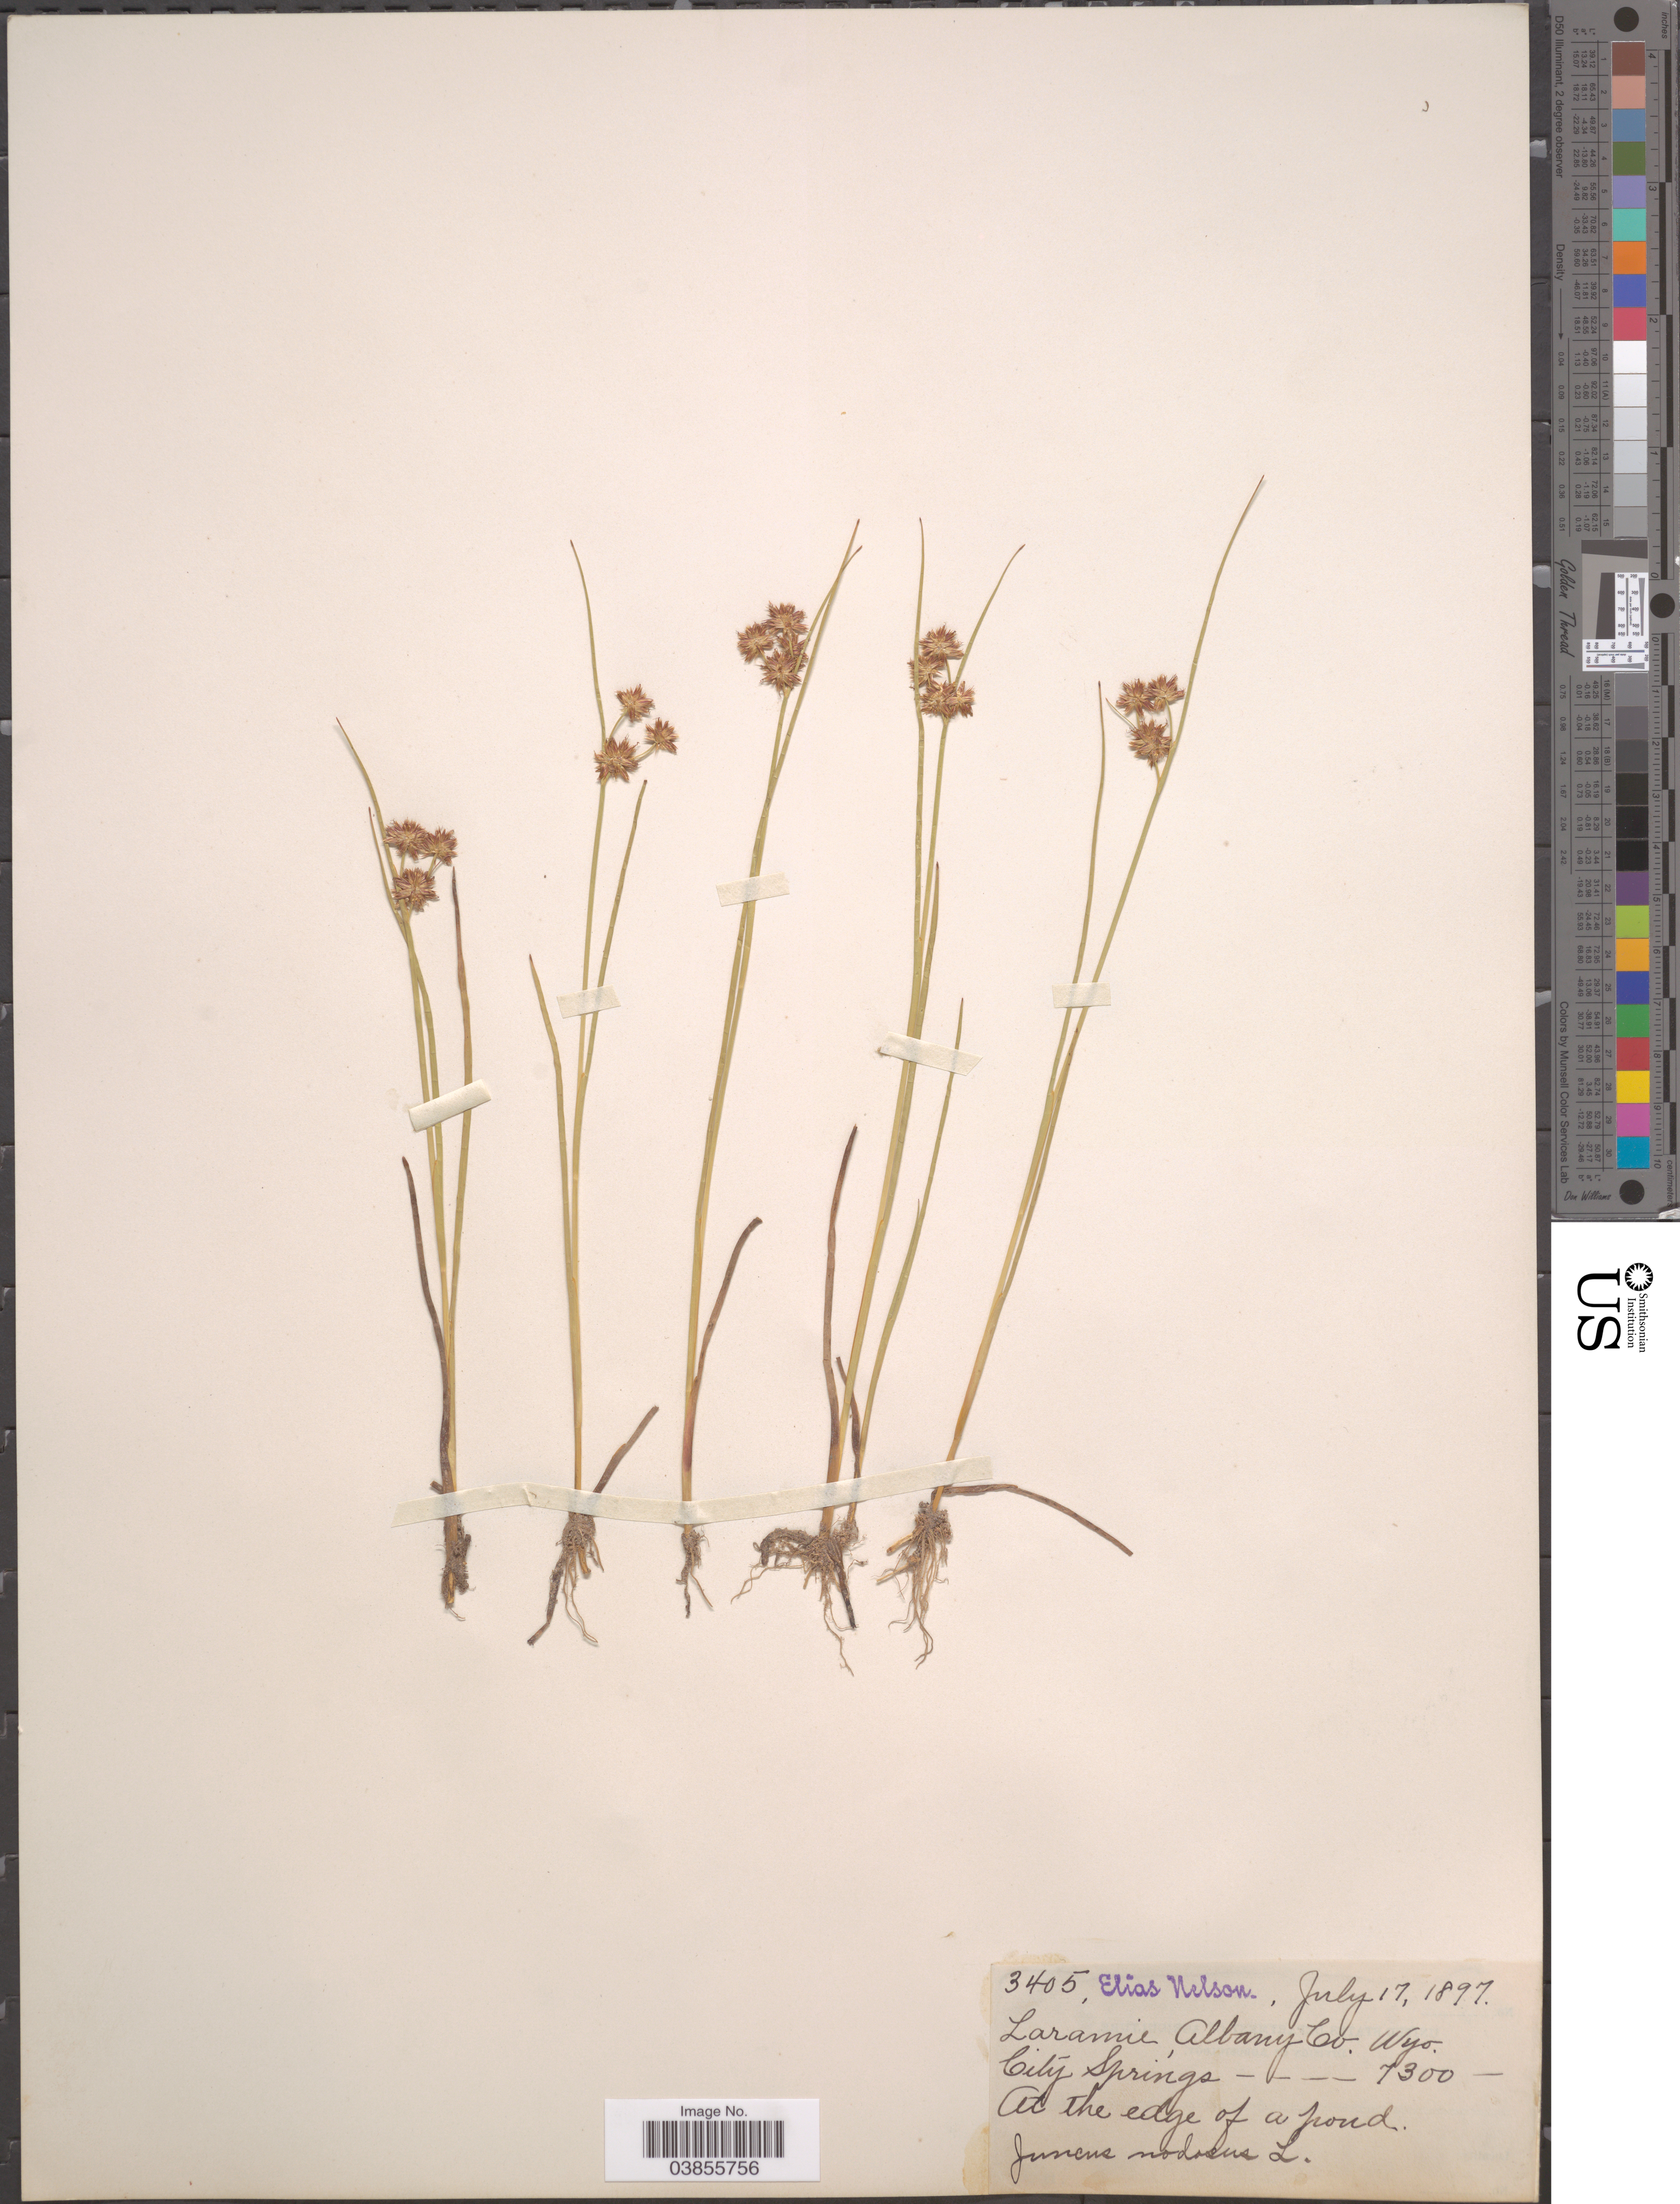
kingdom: Plantae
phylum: Tracheophyta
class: Liliopsida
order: Poales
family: Juncaceae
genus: Juncus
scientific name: Juncus nodosus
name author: L.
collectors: E. Nelson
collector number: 3405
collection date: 1897-07-17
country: United States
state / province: Wyoming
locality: Laramie, Albany Co. City Springs.